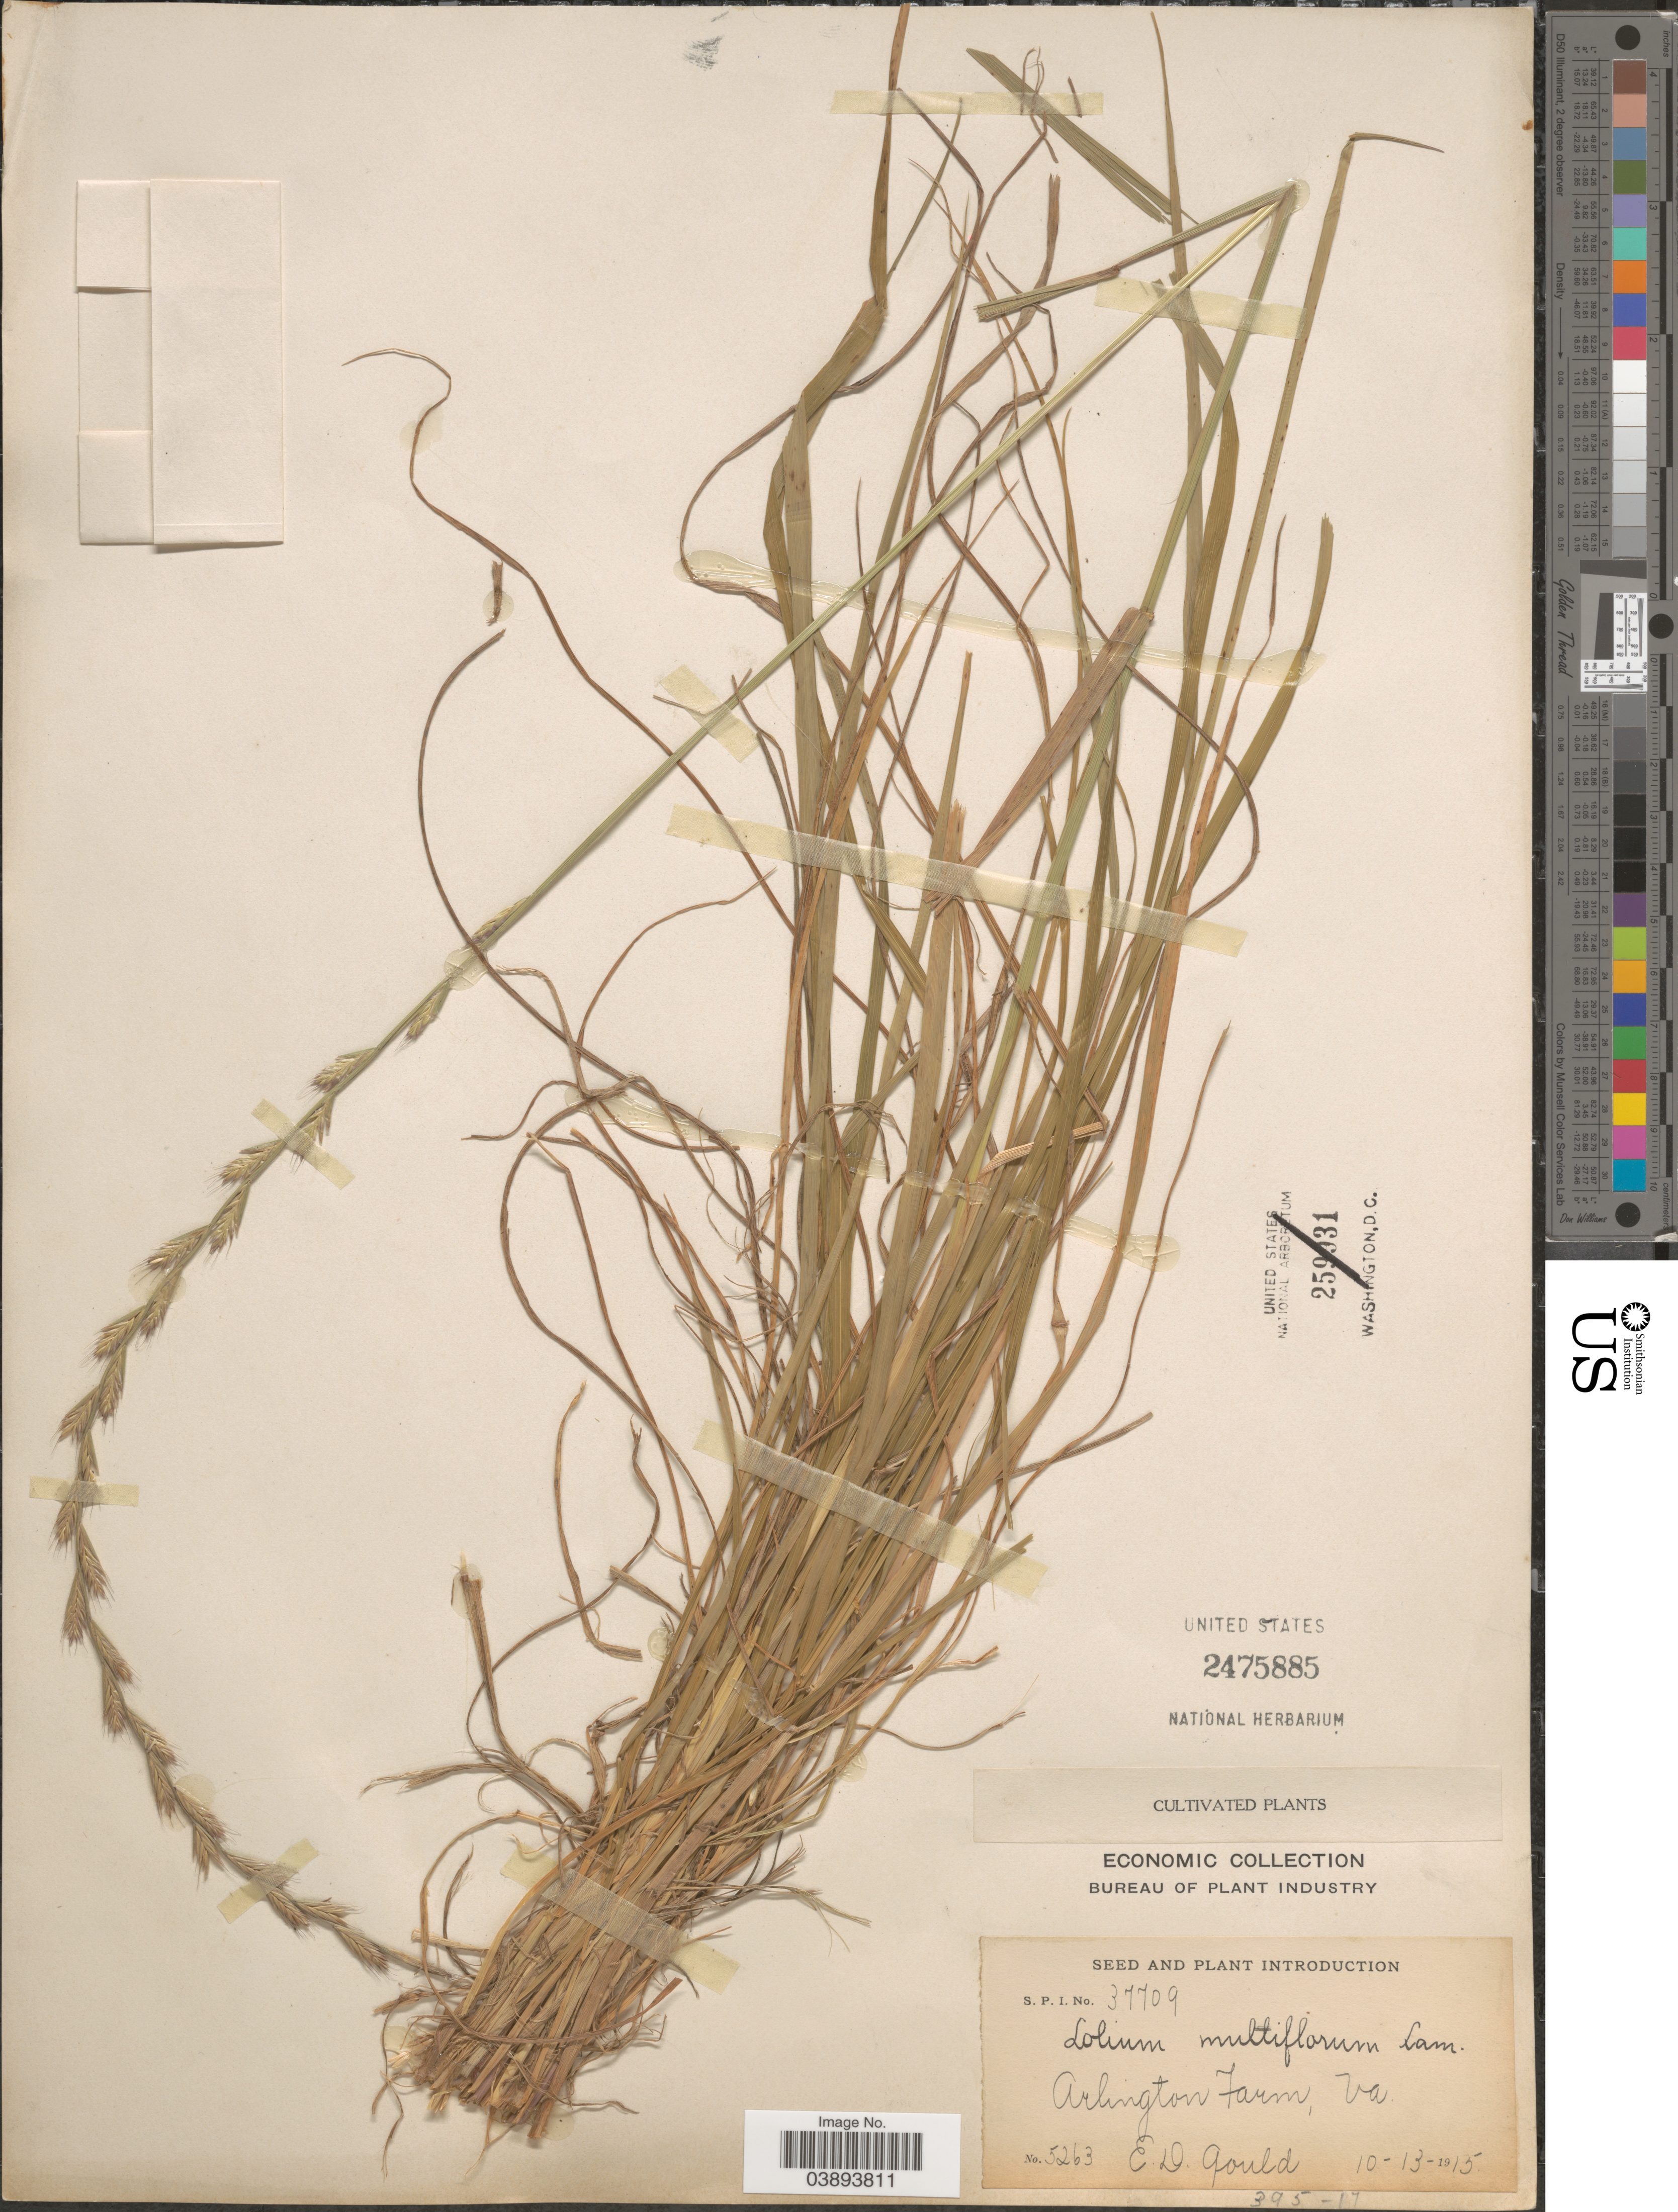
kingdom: Plantae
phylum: Tracheophyta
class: Liliopsida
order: Poales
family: Poaceae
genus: Lolium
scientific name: Lolium multiflorum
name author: Lam.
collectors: E. Gould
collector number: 5263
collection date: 1915-10-13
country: United States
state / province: Virginia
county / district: Arlington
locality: Arlington Farm.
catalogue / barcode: US 2475885